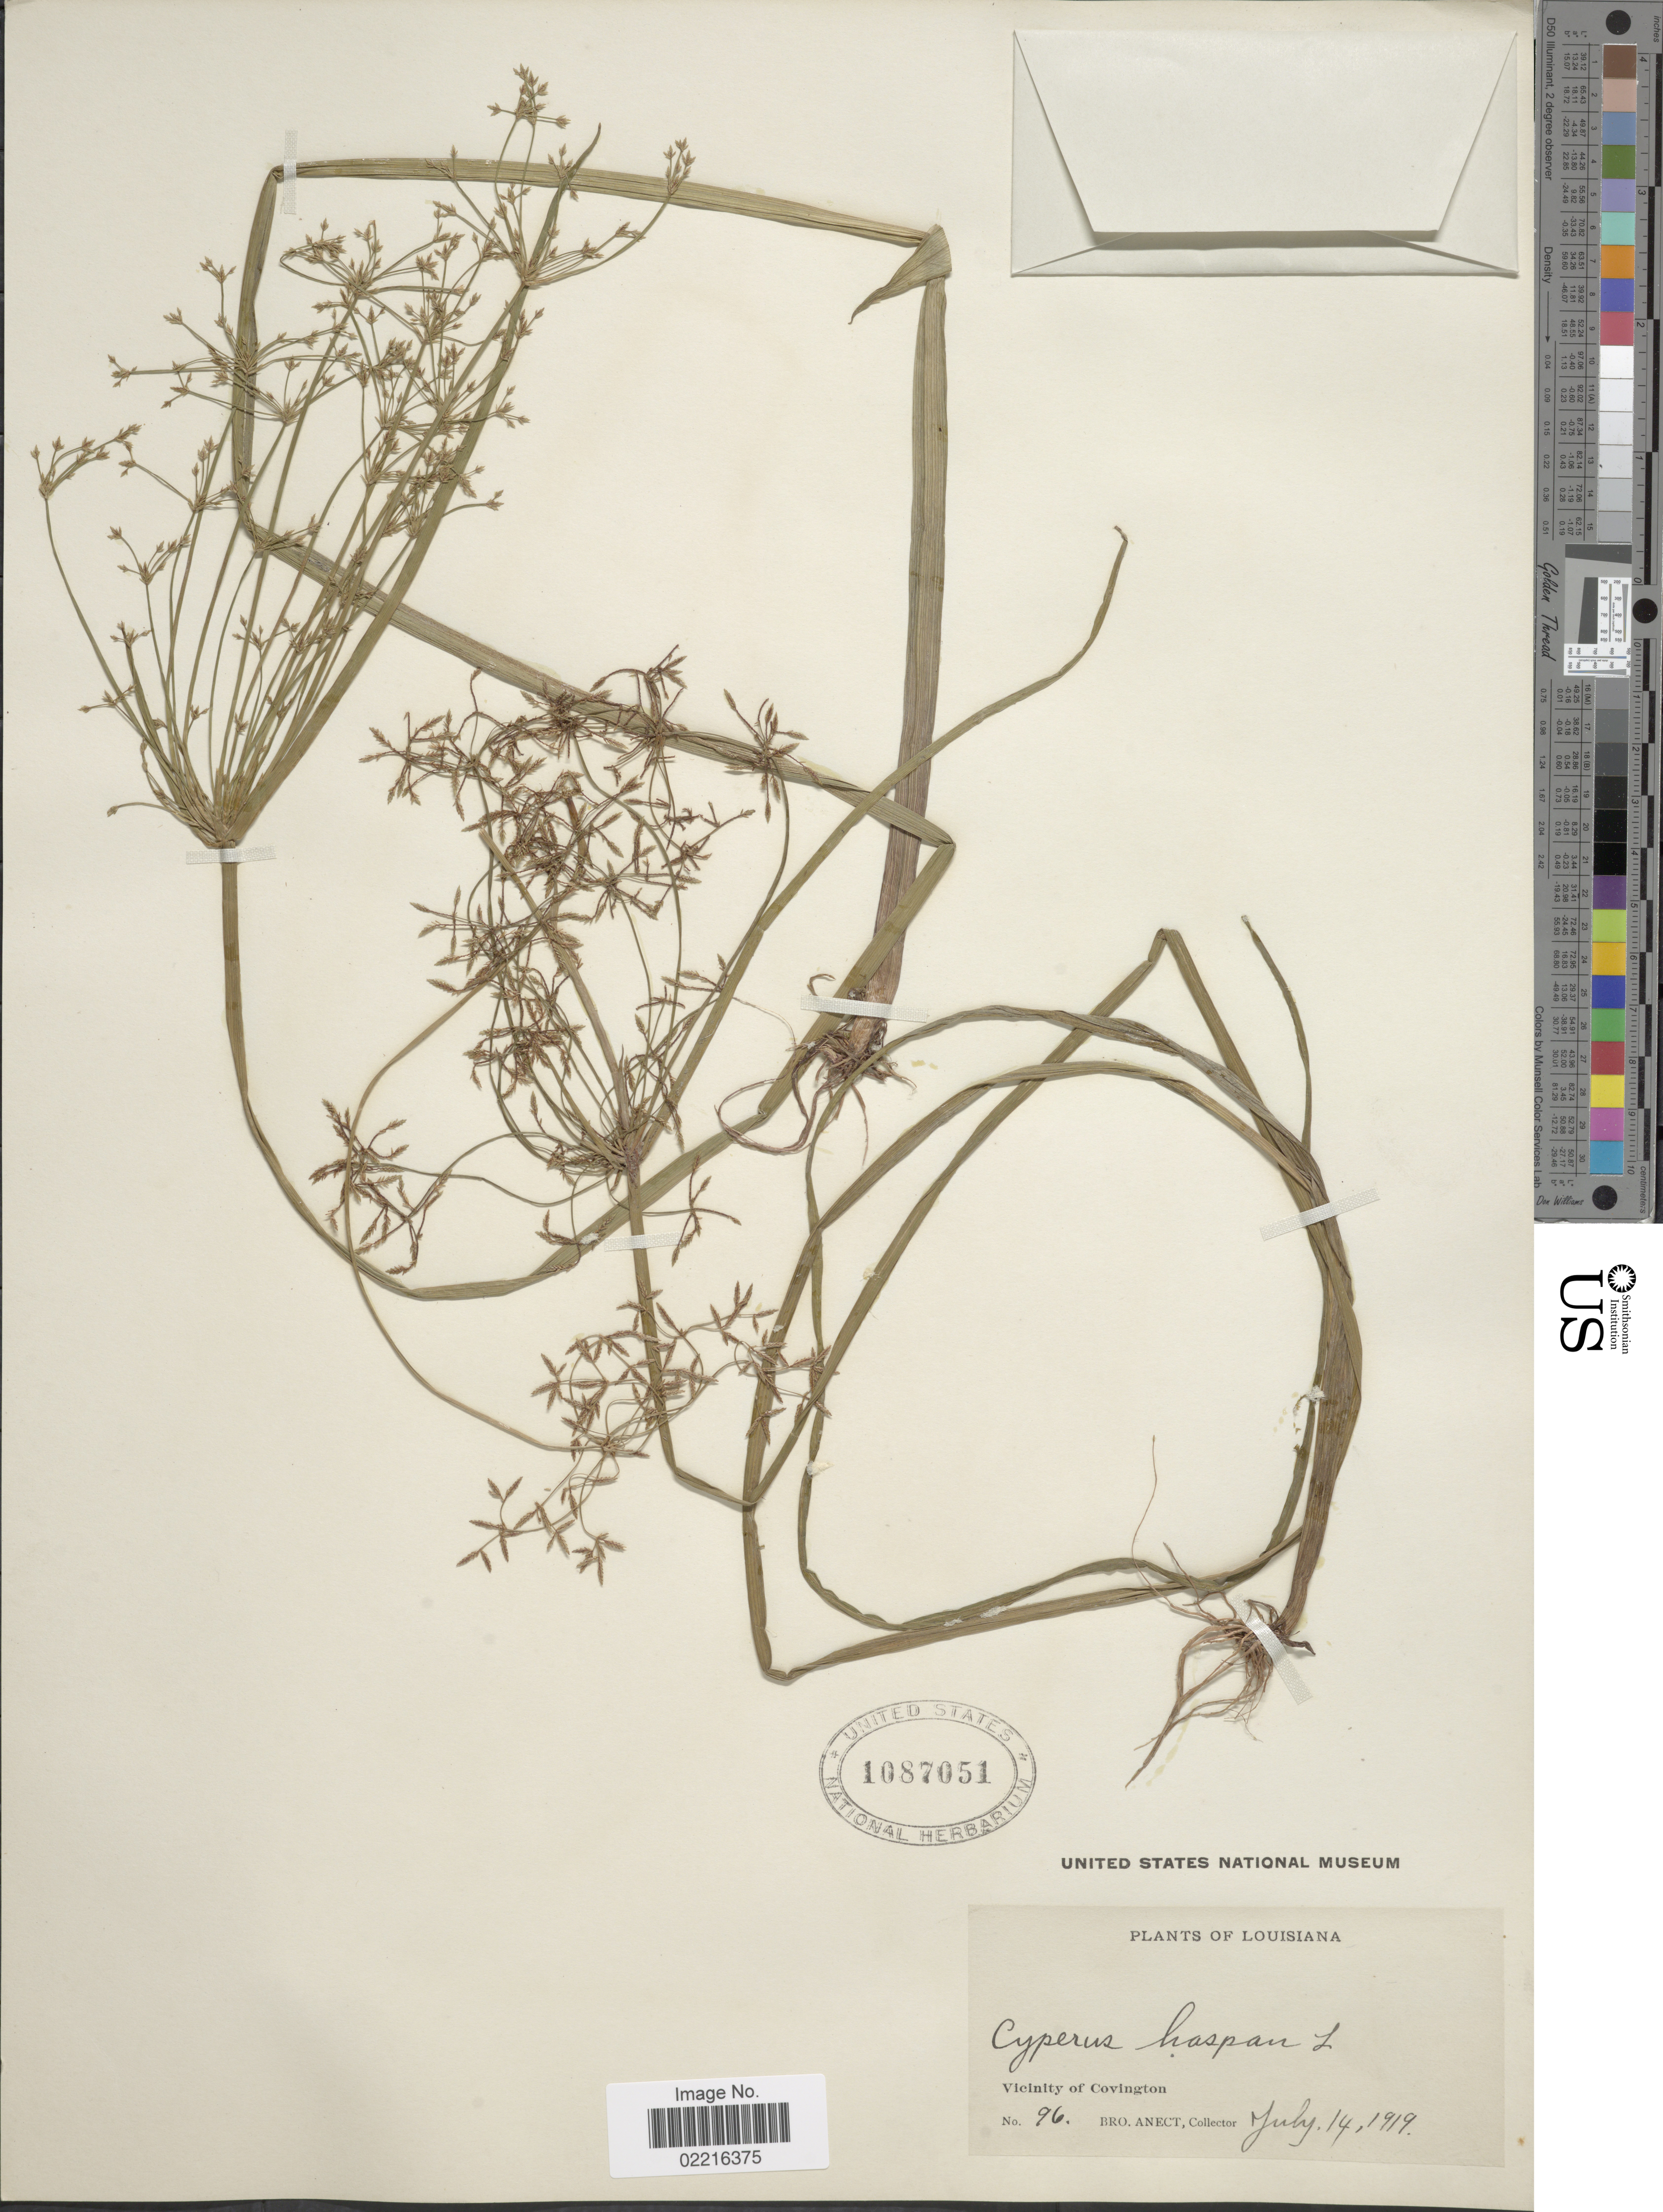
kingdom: Plantae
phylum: Tracheophyta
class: Liliopsida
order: Poales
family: Cyperaceae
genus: Cyperus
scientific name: Cyperus haspan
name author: L.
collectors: B. Anect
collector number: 96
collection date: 1919-07-14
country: United States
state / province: Louisiana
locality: Vicinity of Covington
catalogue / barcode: US 1087051